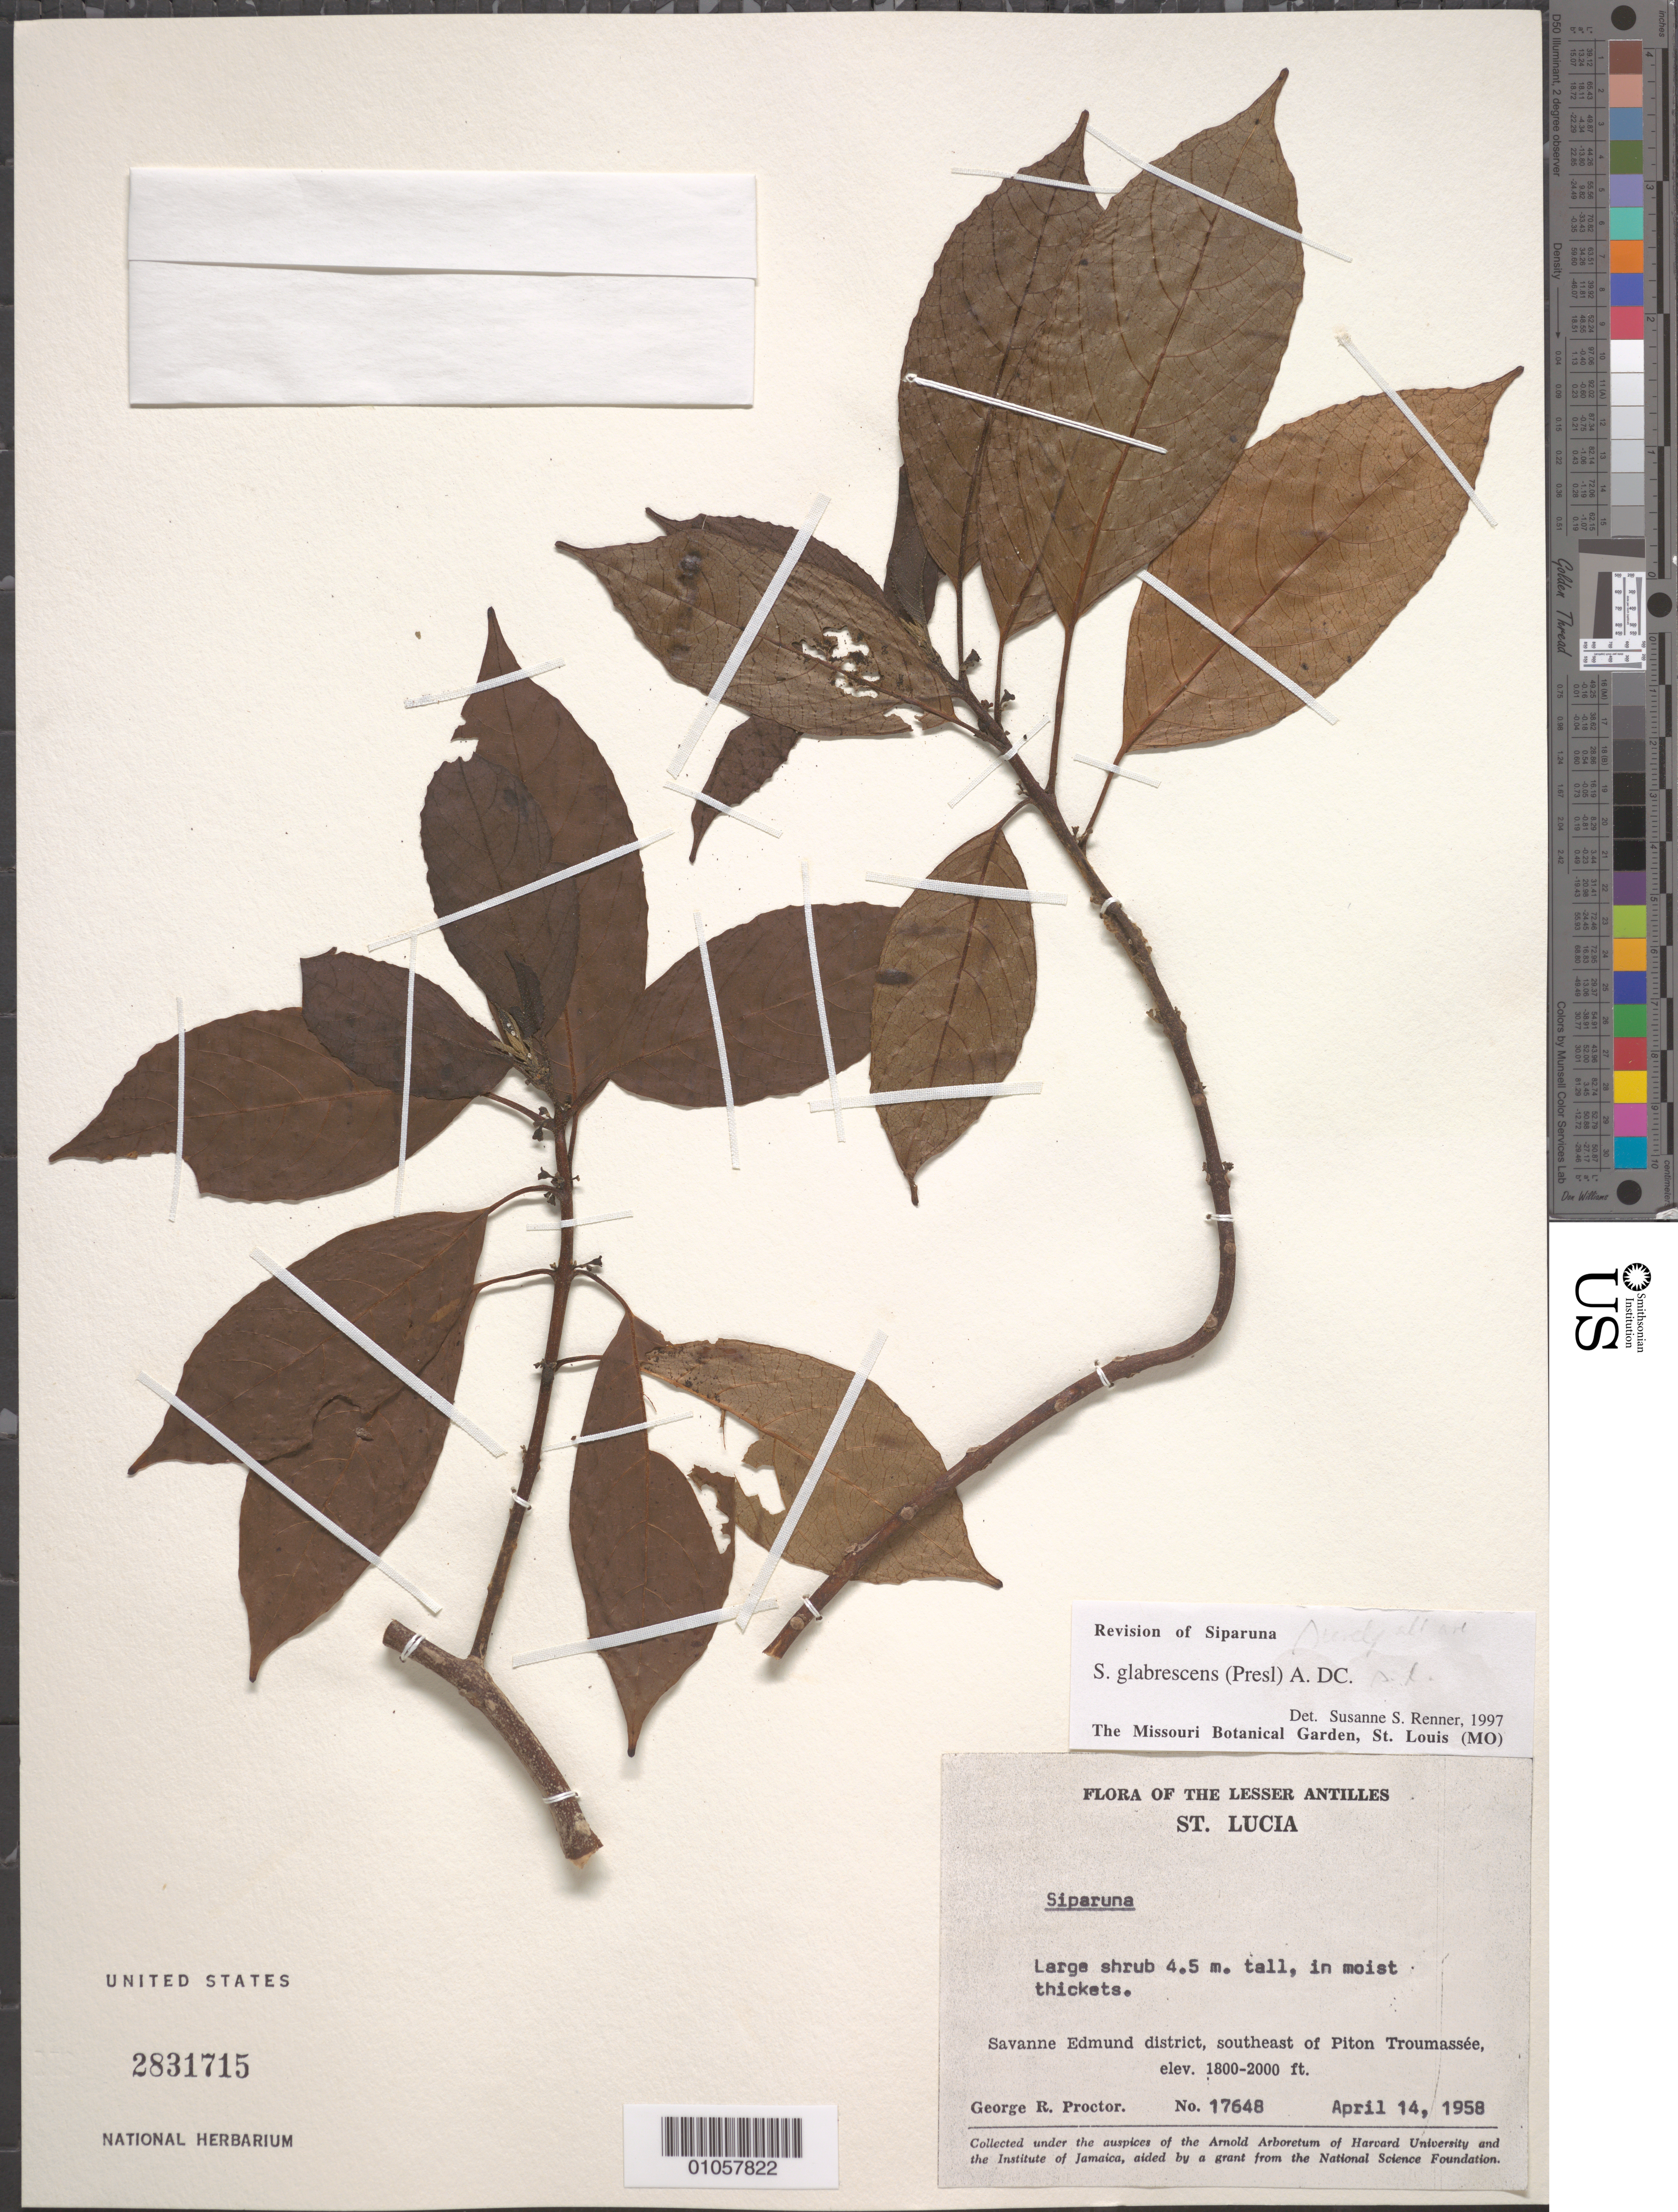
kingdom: Plantae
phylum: Tracheophyta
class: Magnoliopsida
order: Laurales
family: Siparunaceae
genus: Siparuna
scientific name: Siparuna glabrescens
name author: (C. Presl) A. DC.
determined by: Renner, S. S.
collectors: G. R. Proctor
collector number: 17648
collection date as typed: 14 Jan 1958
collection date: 1958-01-14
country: St. Lucia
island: St. Lucia I.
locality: Savanne Edmund District, SE of Piton Troumassée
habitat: In moist thickets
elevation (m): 549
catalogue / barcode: US 2831715